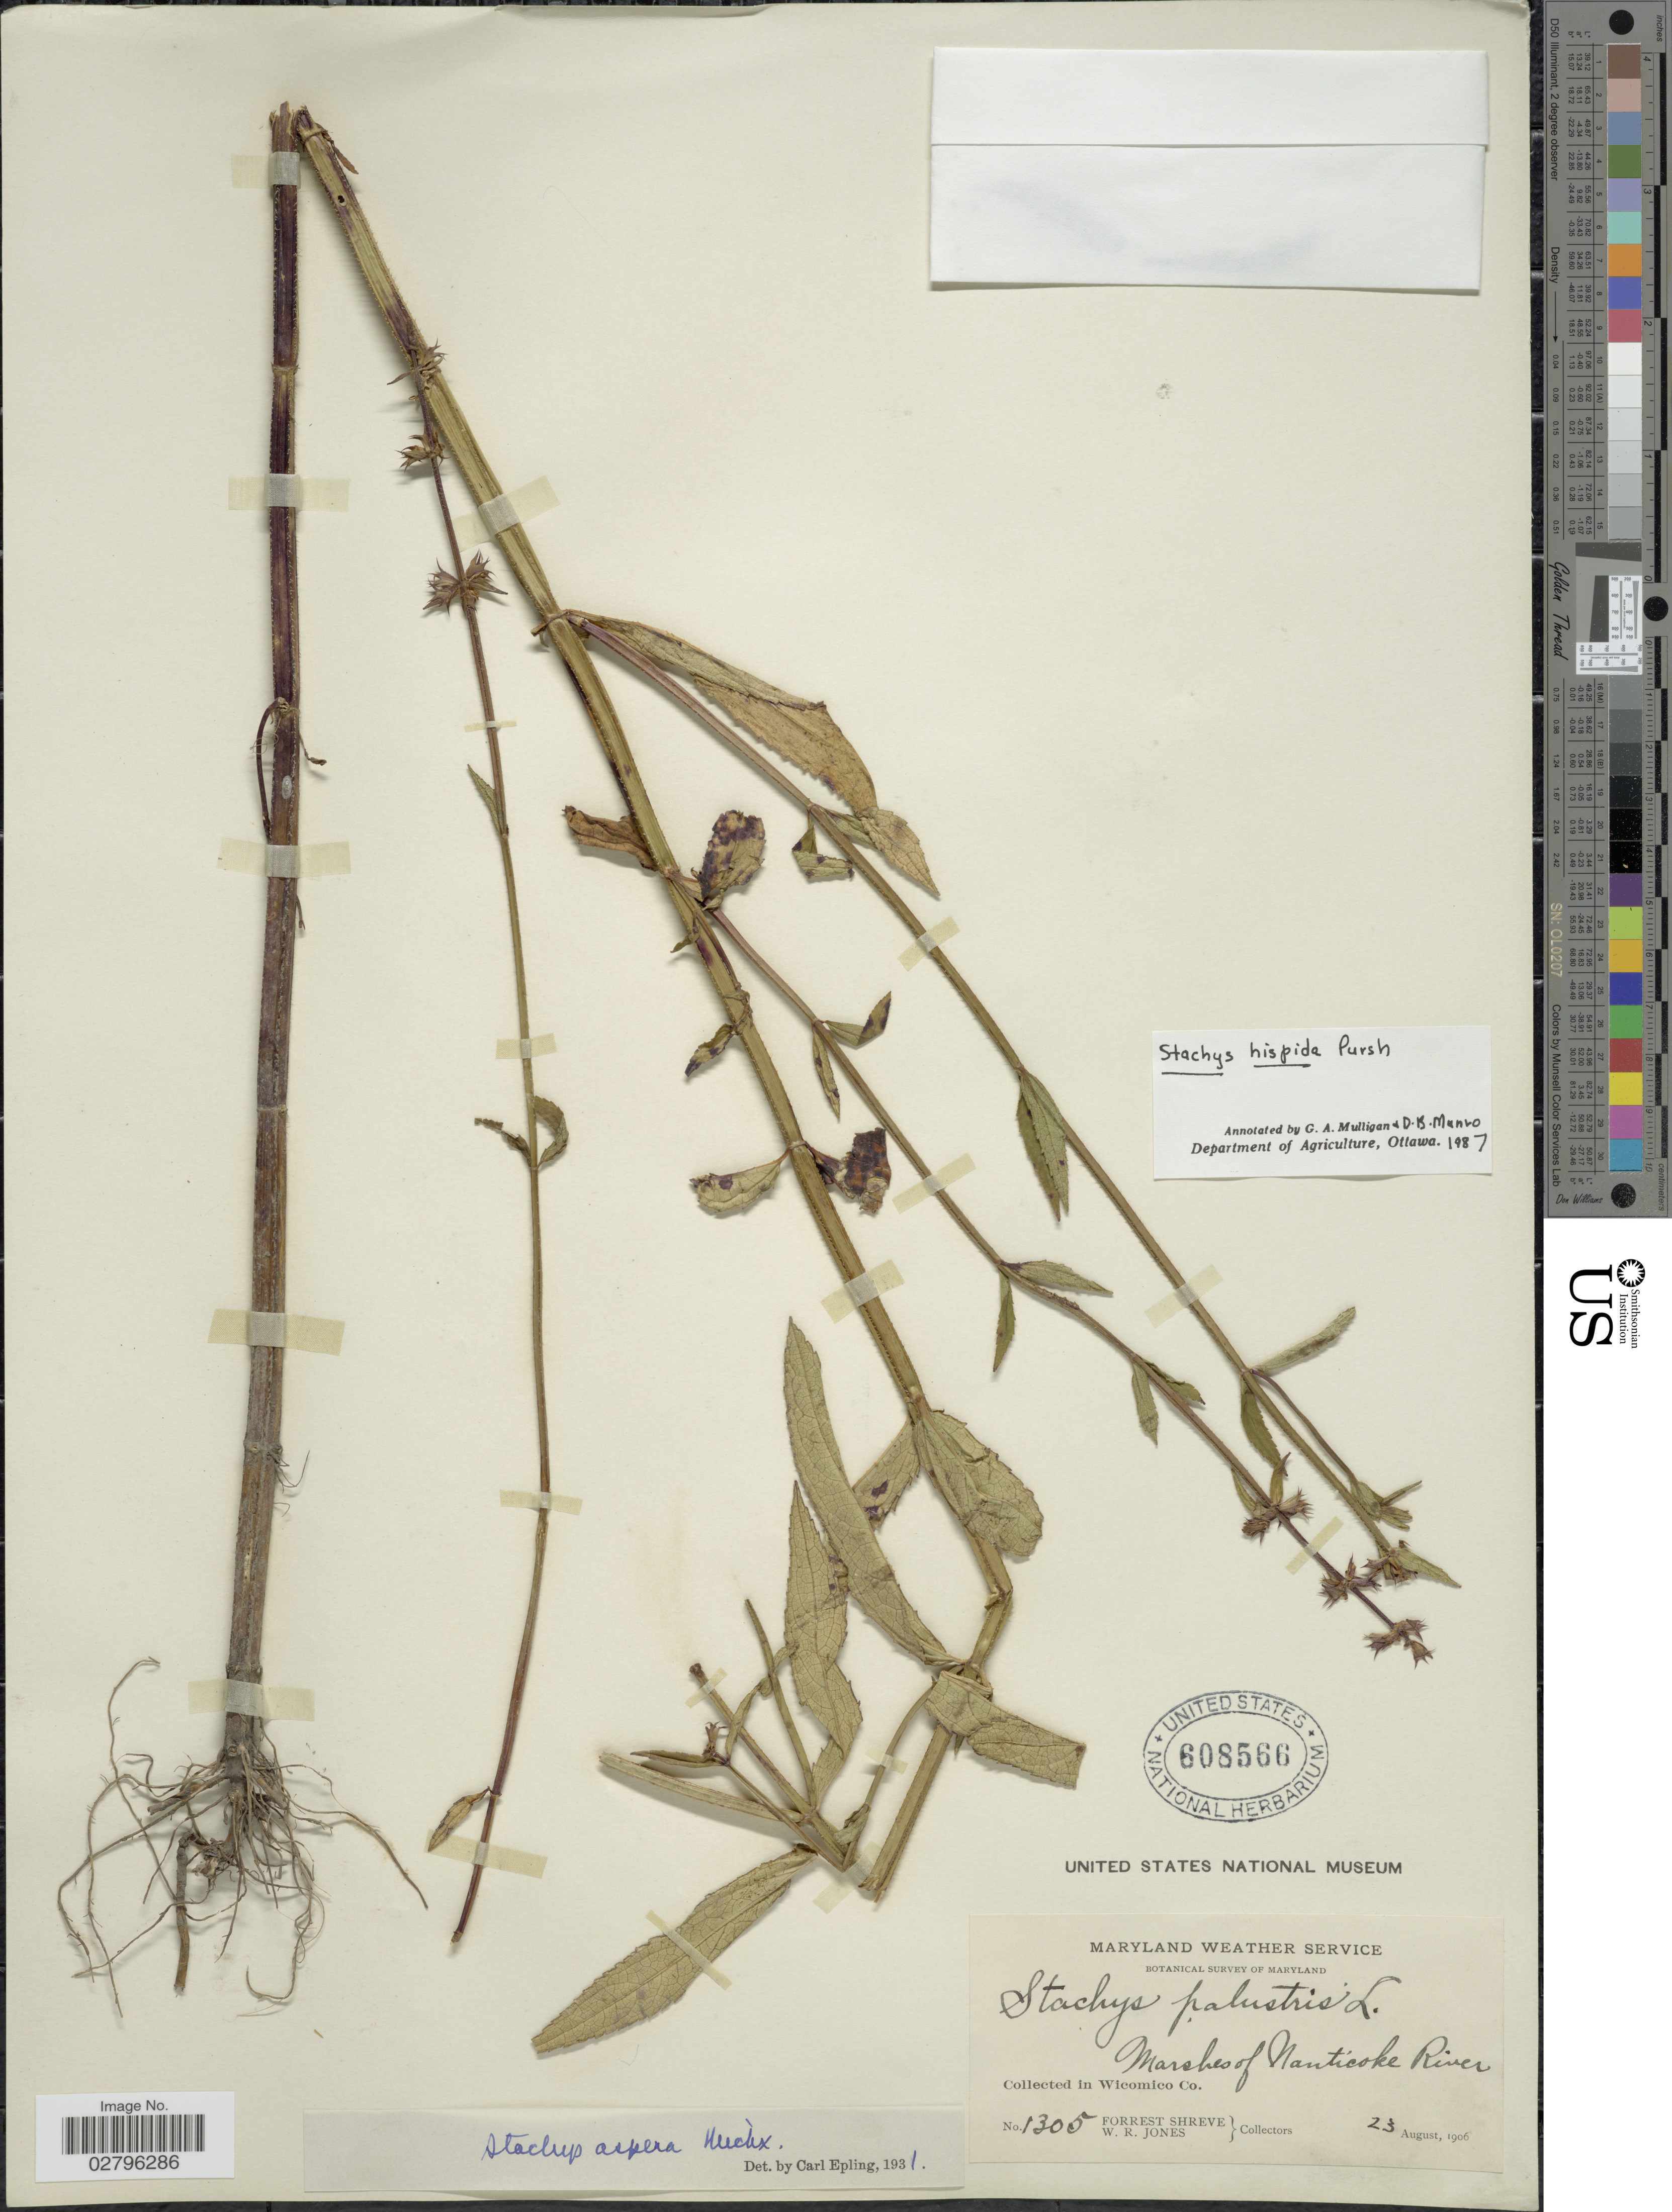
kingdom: Plantae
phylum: Tracheophyta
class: Magnoliopsida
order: Lamiales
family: Lamiaceae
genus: Stachys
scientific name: Stachys hispida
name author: Pursh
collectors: F. Shreve & W. R. Jones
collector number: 1305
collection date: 1906-08-23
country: United States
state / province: Maryland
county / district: Wicomico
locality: Marshes of Nanticoke River.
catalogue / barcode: US 608566